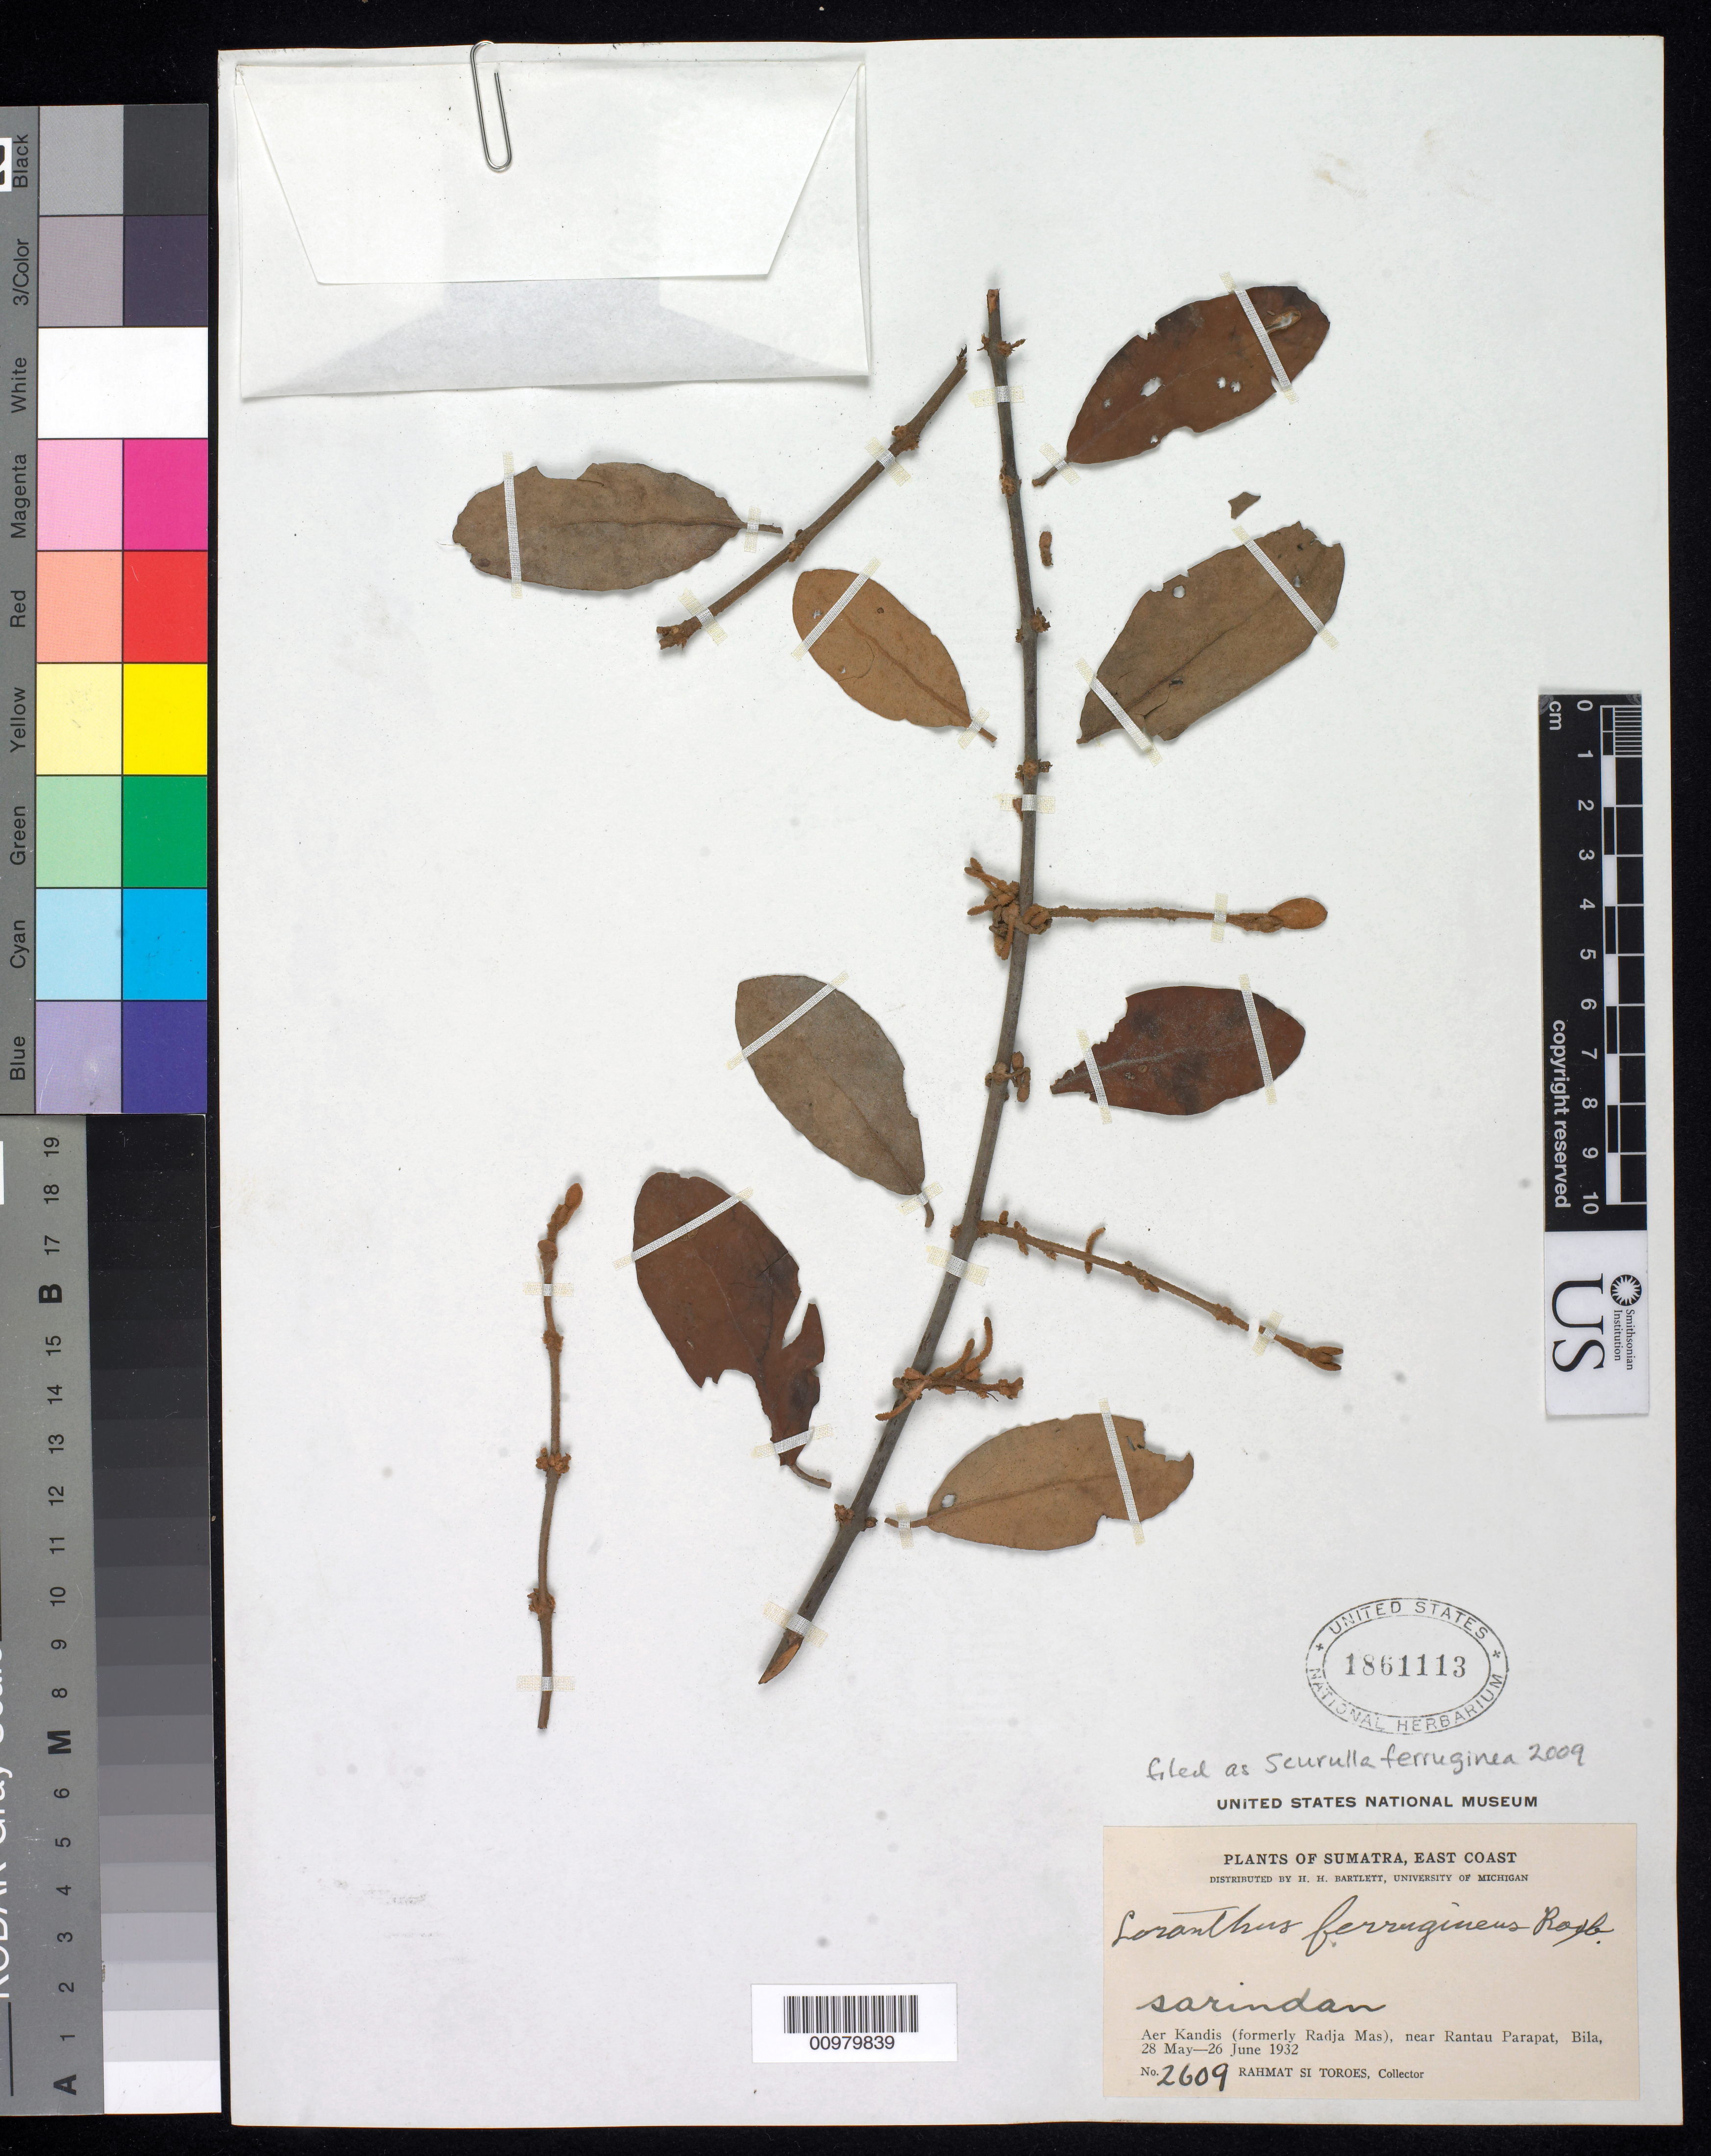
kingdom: Plantae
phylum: Tracheophyta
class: Magnoliopsida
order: Santalales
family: Loranthaceae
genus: Scurrula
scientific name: Scurrula ferruginea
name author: (Jack) Danser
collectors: Rahmat Si Boeea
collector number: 2609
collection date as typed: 28 May 1932 to 26 Jun 1932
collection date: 1932-05-28/1932-06-26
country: Indonesia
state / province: Sumatra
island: Sumatra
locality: East Coast, Bila, Aer Kandis (formerly Radja Mas), near Rantau Parapat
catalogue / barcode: US 1861113